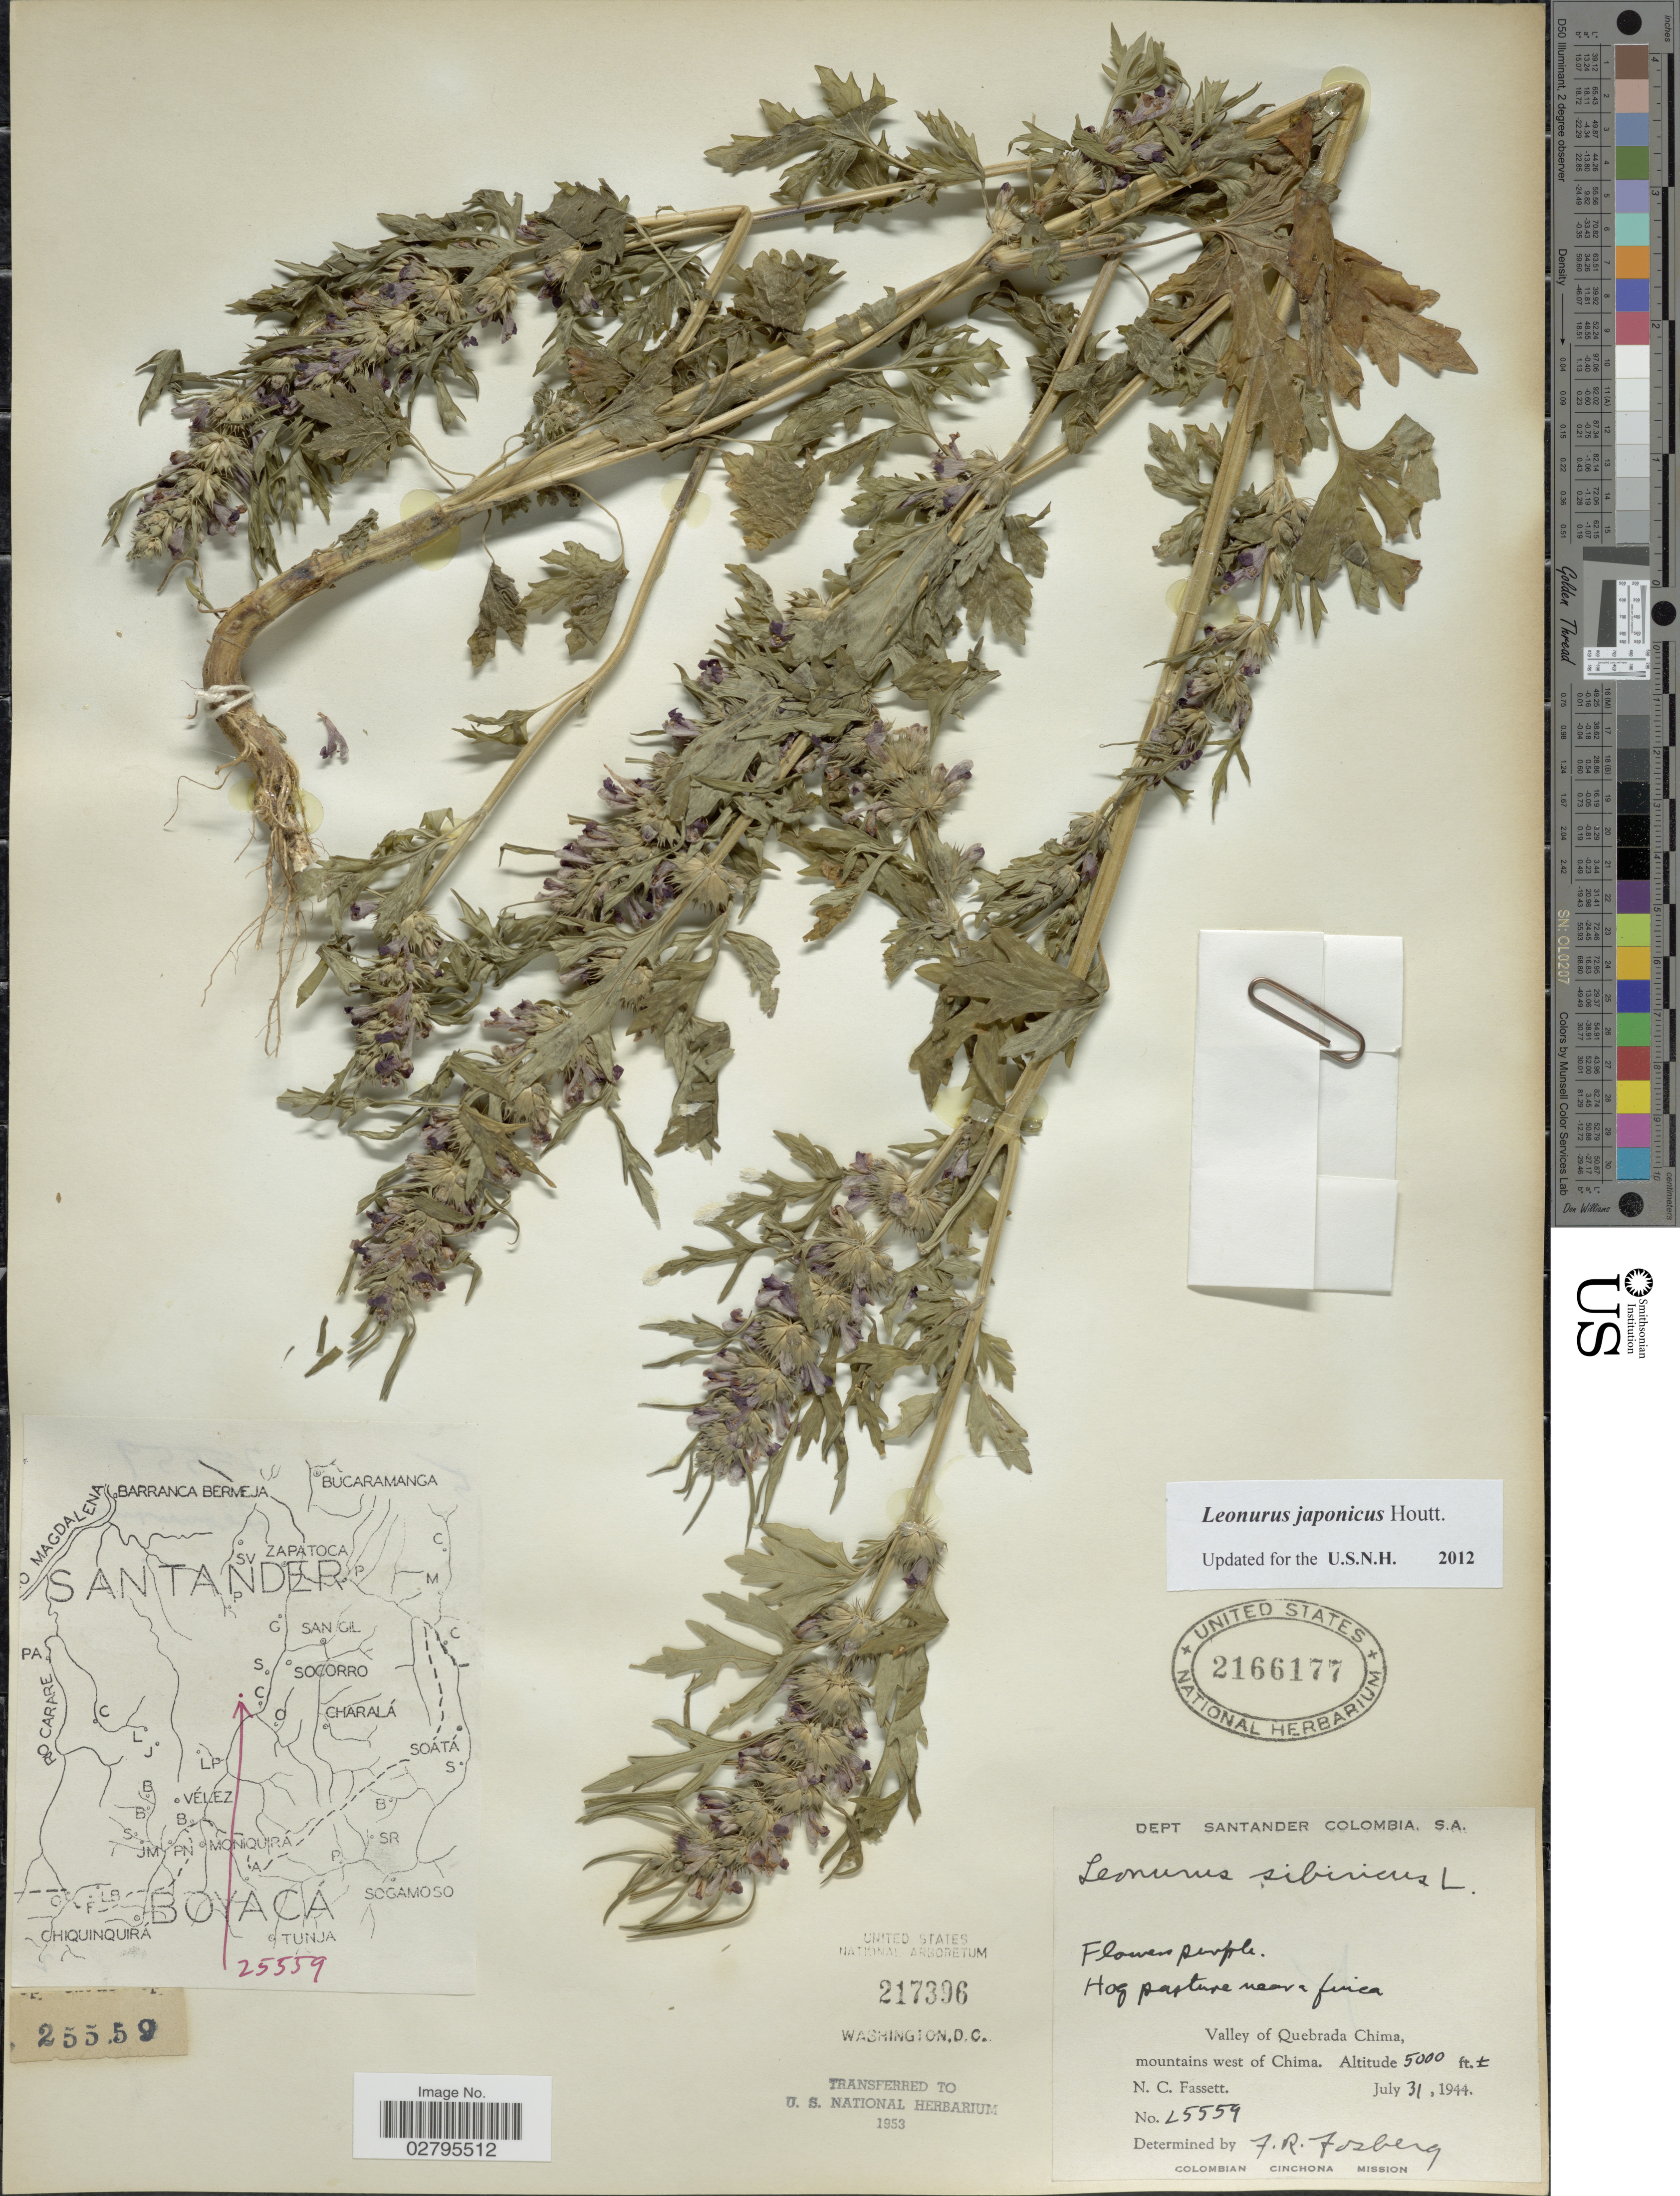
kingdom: Plantae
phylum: Tracheophyta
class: Magnoliopsida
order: Lamiales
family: Lamiaceae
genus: Leonurus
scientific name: Leonurus japonicus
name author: Houtt.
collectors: N. C. Fassett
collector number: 25559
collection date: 1944-07-31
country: Colombia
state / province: Santander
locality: Dept. Santander. S.A. Valley of Quebrada Chima, mountains west of Chima.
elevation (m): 1524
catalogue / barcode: US 2166177